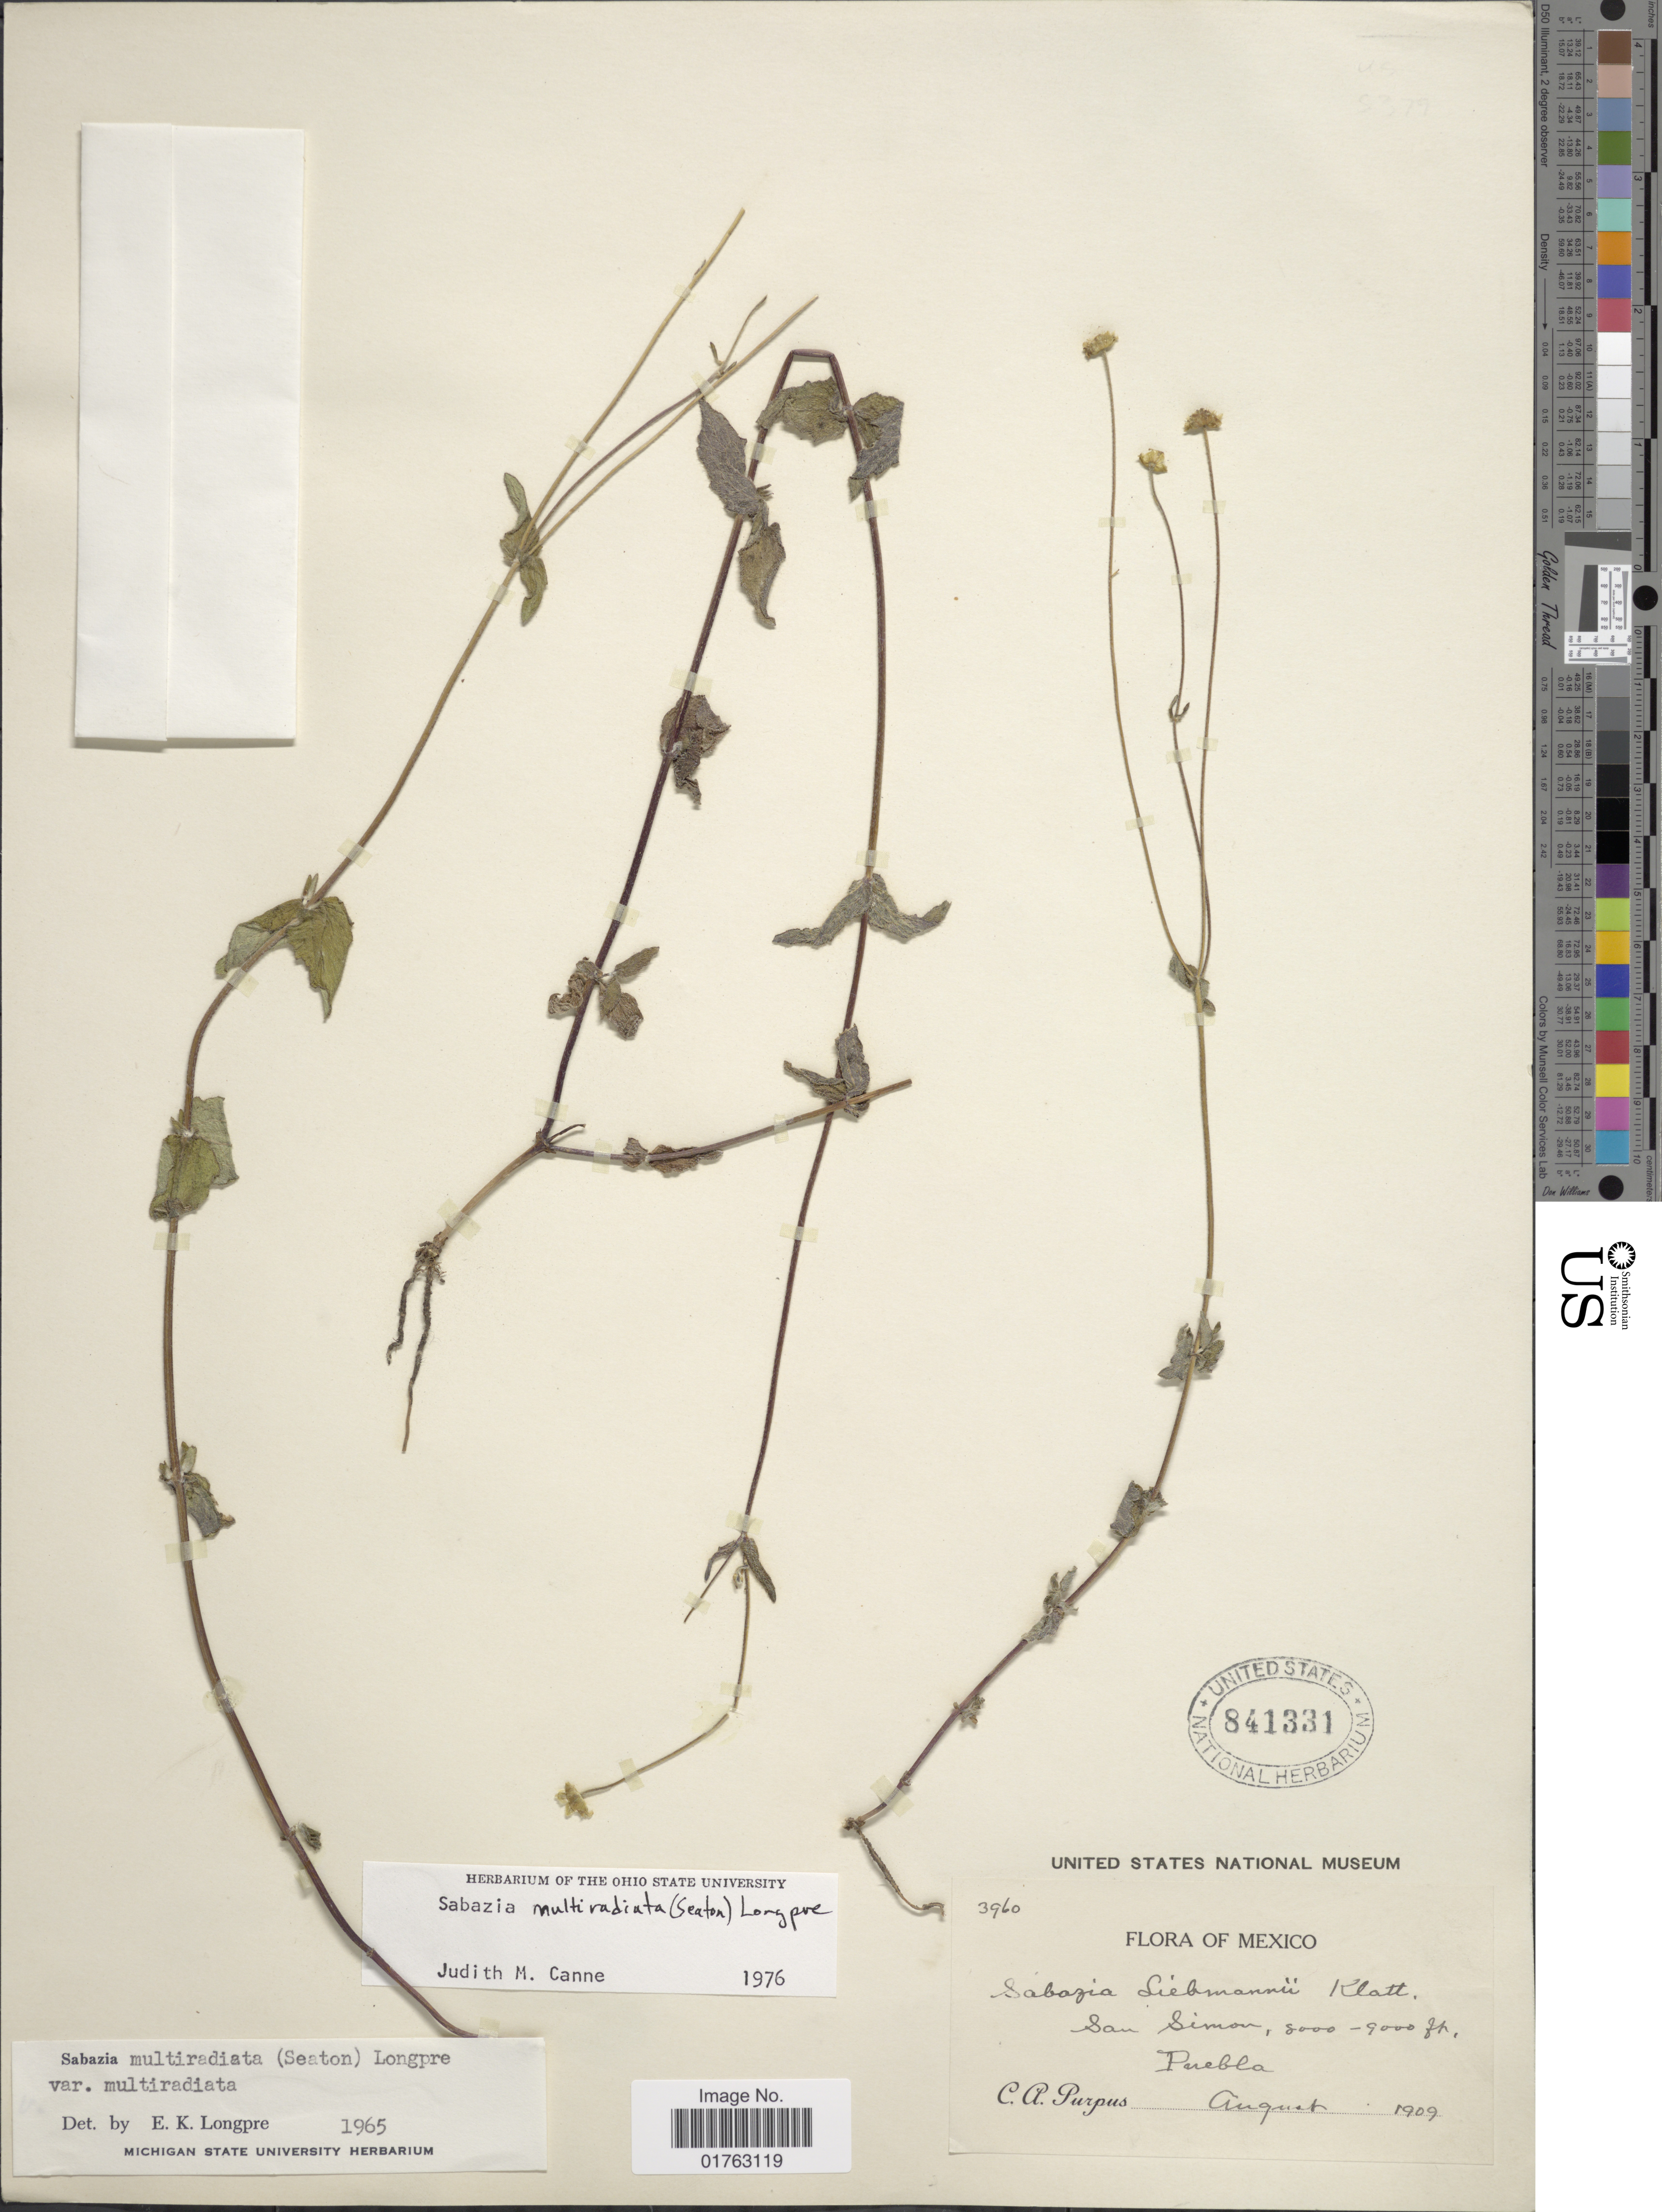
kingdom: Plantae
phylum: Tracheophyta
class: Magnoliopsida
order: Asterales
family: Asteraceae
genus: Sabazia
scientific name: Sabazia multiradiata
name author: (Seaton) Longpre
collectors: C. A. Purpus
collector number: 3960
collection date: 1909-08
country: Mexico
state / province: Puebla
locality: San Simon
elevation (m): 2438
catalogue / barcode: US 841331